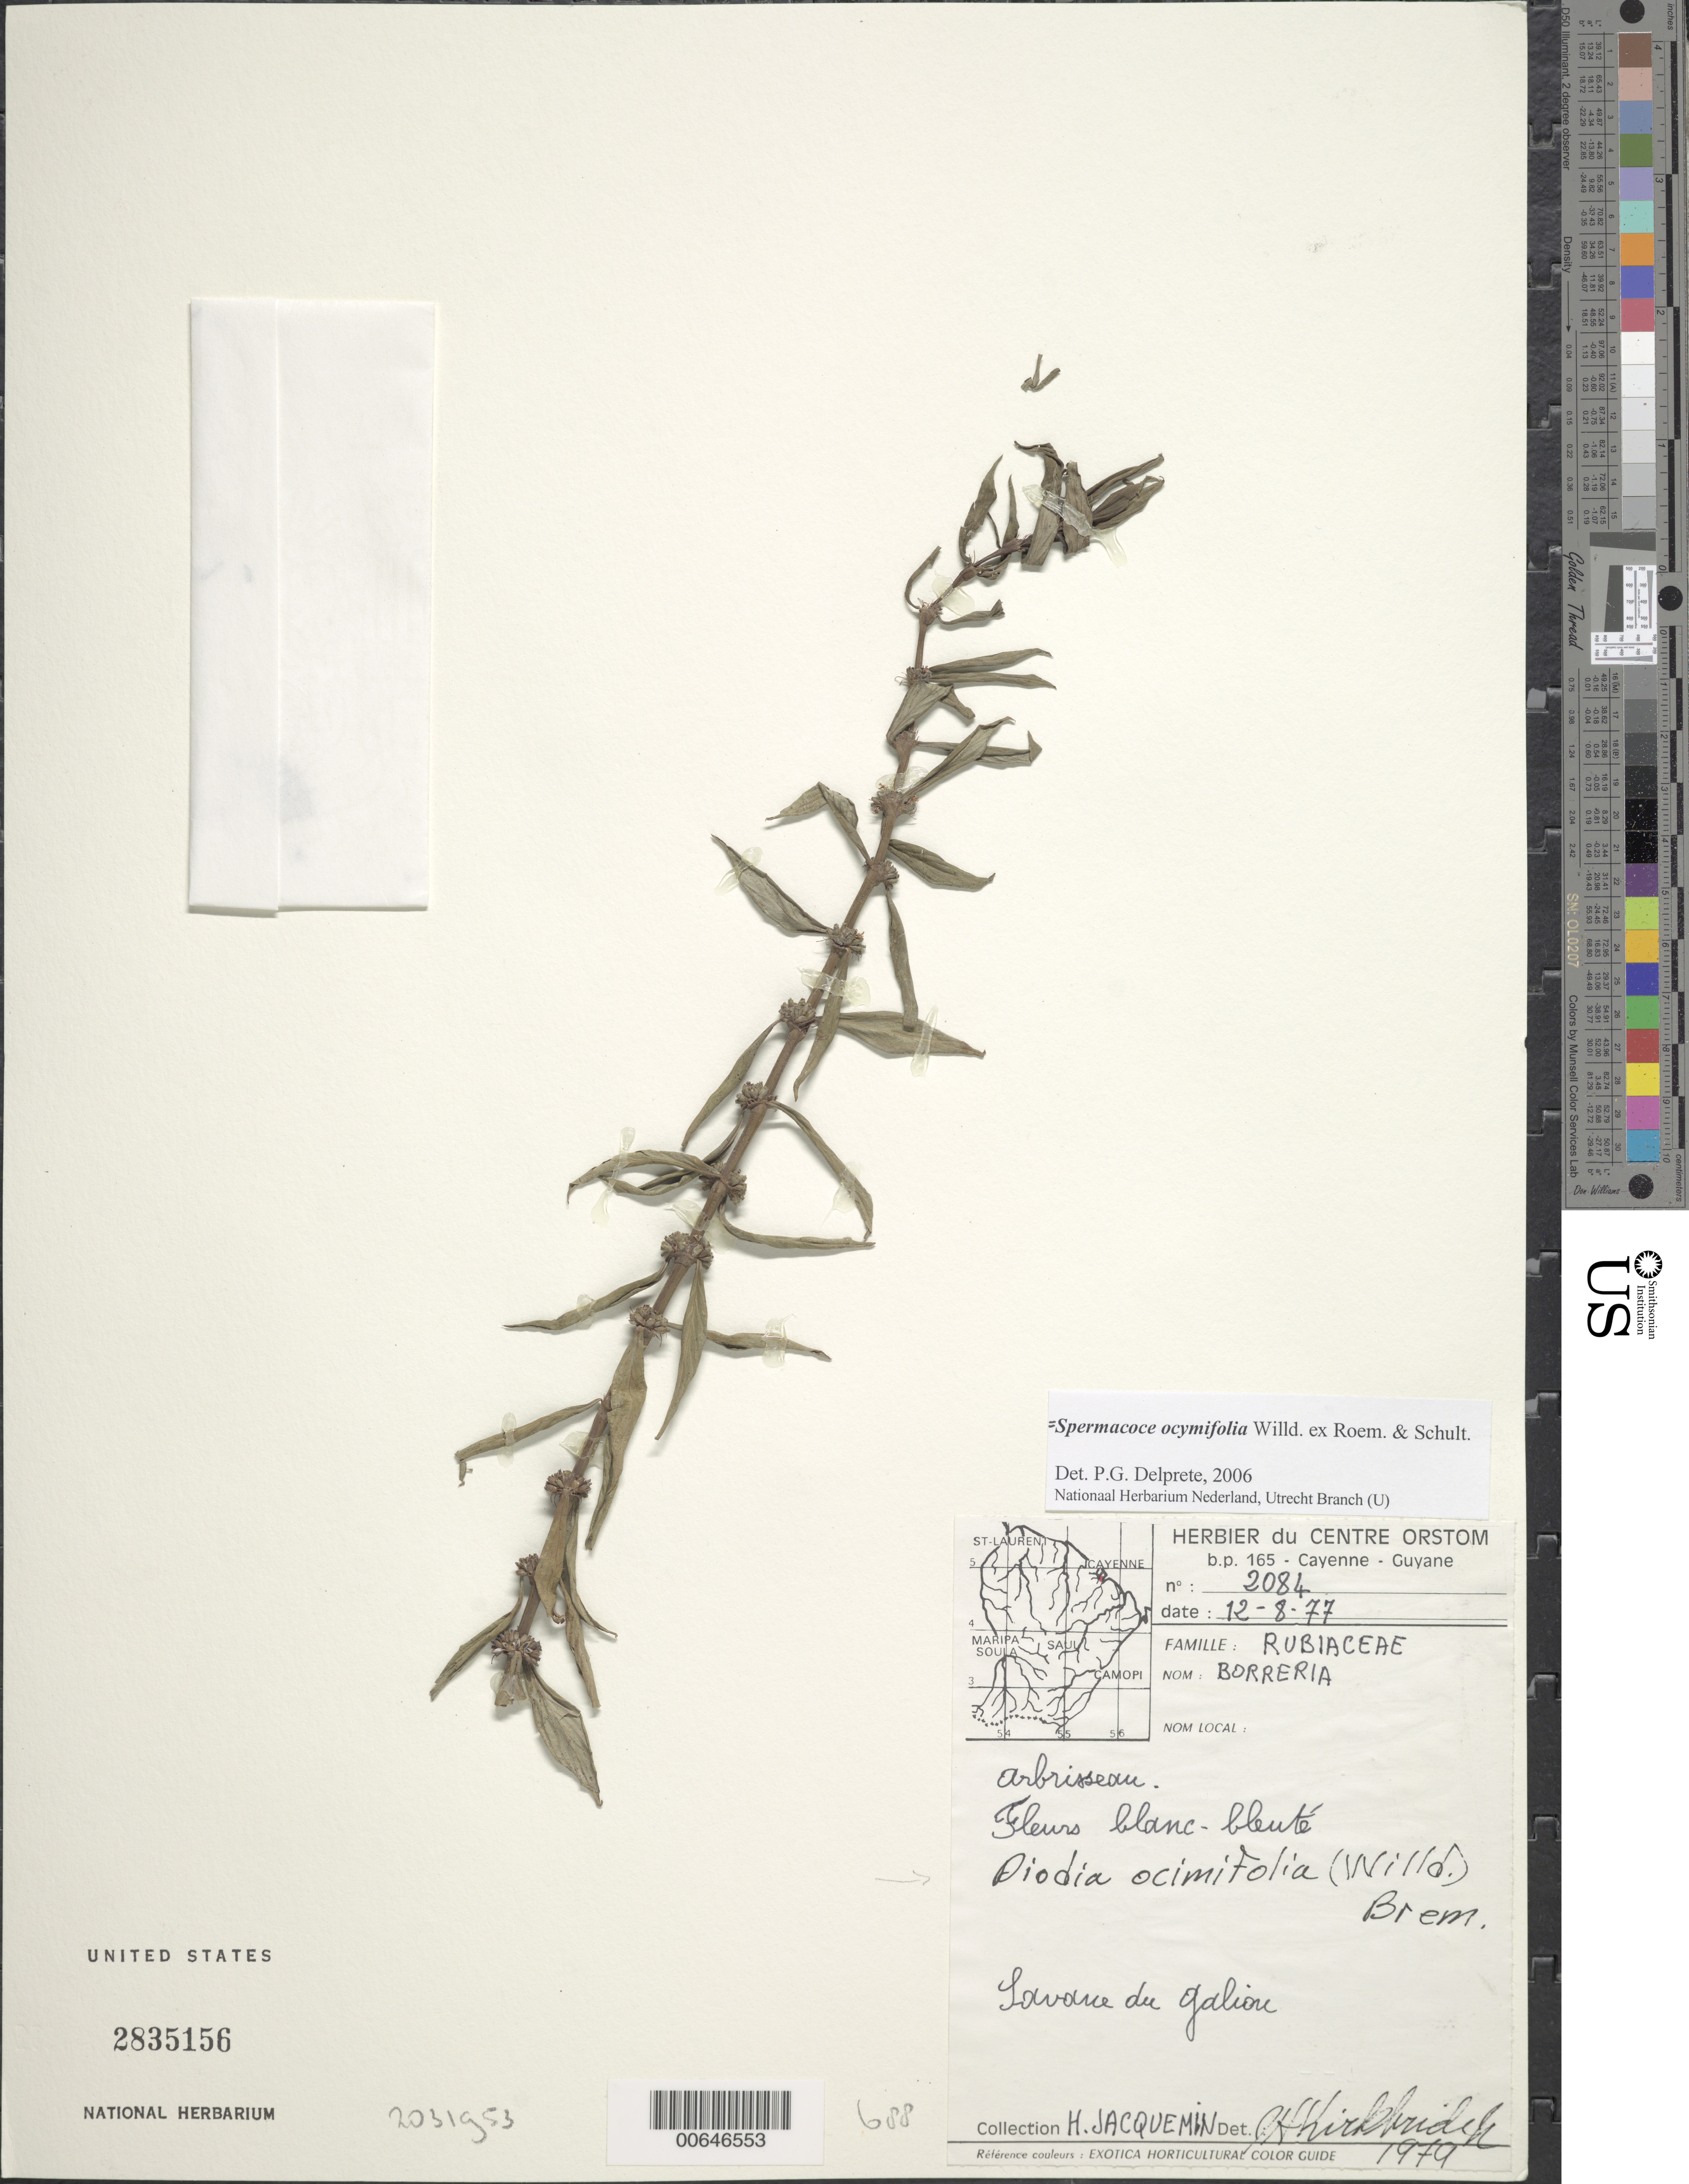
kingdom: Plantae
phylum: Tracheophyta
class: Magnoliopsida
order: Gentianales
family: Rubiaceae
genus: Spermacoce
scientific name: Spermacoce ocymifolia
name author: Willd. ex Roem. & Schult.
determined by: Delprete, P. G., Herb. de Guyane Cay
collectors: H. Jacquemin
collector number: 2084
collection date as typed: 12-Aug-77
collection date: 1977-08-12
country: French Guiana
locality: Le Galion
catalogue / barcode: US 2835156